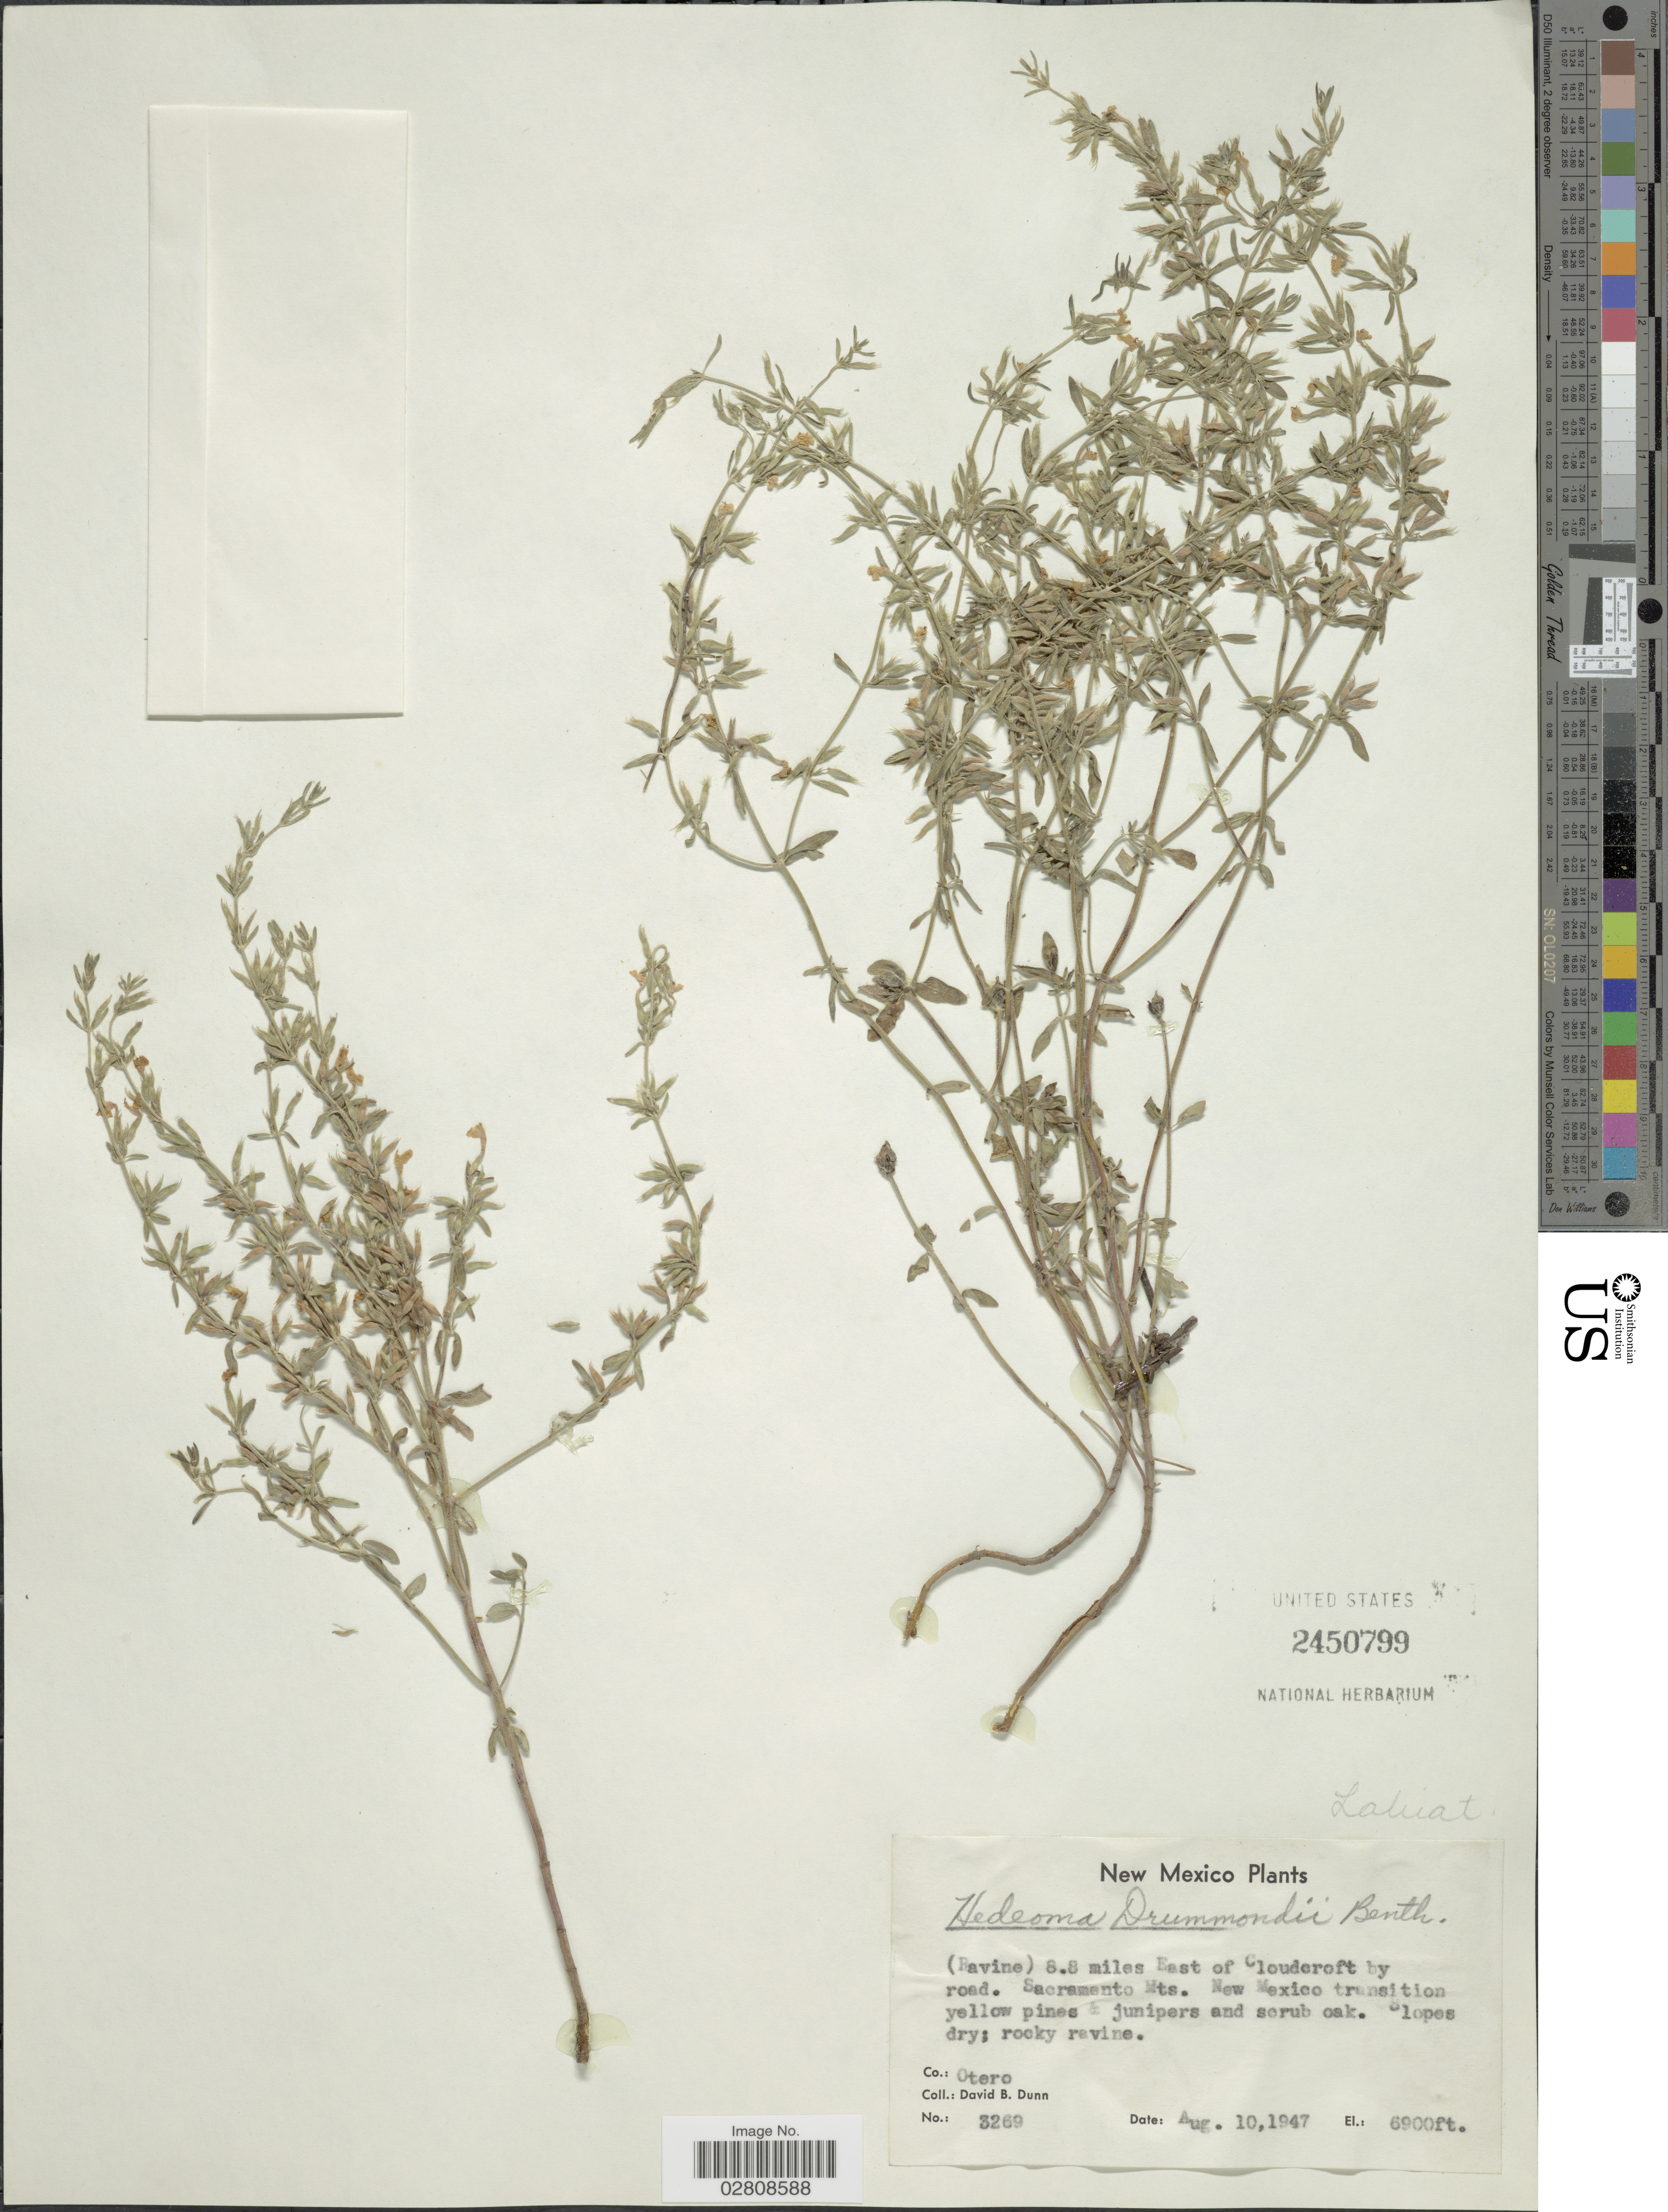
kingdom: Plantae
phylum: Tracheophyta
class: Magnoliopsida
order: Lamiales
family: Lamiaceae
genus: Hedeoma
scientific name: Hedeoma drummondii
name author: Benth.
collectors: D. B. Dunn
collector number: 3269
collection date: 1947-08-10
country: United States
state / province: New Mexico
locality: (Ravine) 8.8. miles East of Clouderoft by road. Sacramento Mts. New Mexico transition yellow pines junipers and scrub oak. Co.: Otero.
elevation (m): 2103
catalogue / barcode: US 2450799